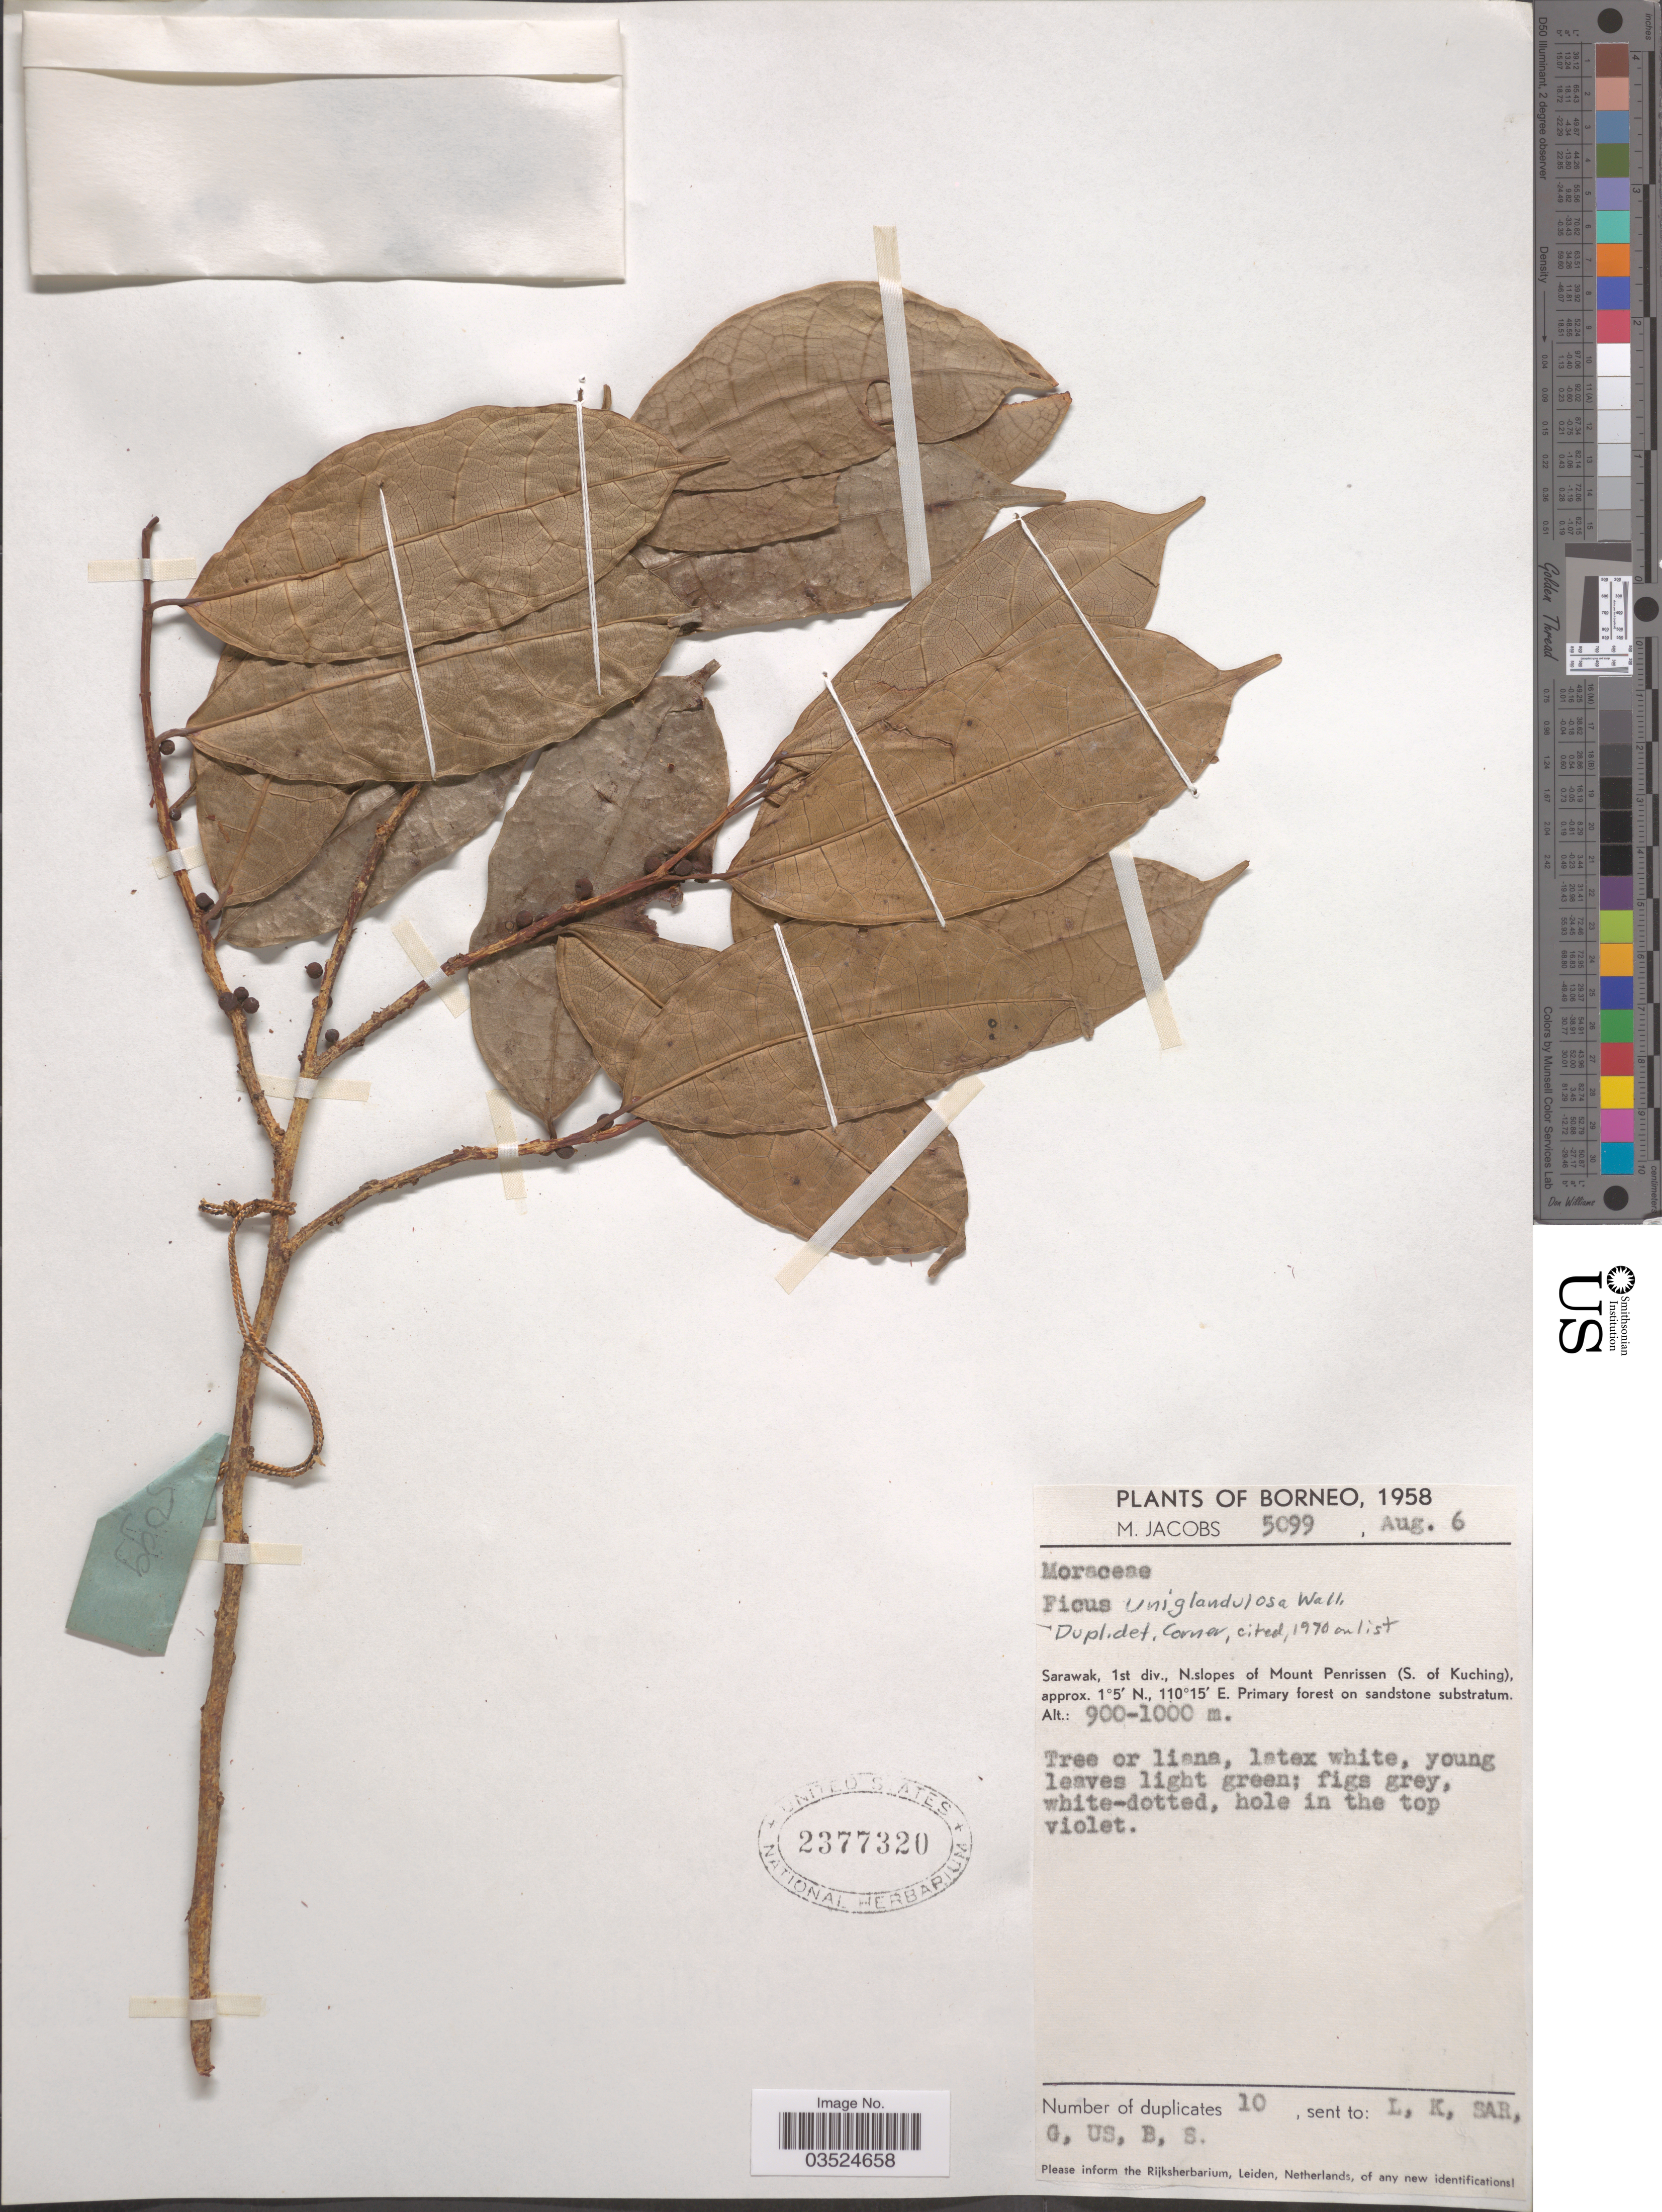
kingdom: Plantae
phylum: Tracheophyta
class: Magnoliopsida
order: Rosales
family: Moraceae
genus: Ficus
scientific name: Ficus uniglandulosa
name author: Wall.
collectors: M. Jacobs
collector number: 5099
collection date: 1958-08-06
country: Malaysia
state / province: Sarawak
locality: Borneo. 1st div., N. slopes of Mount Penrissen (S. of Kuching).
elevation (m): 900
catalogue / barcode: US 2377320